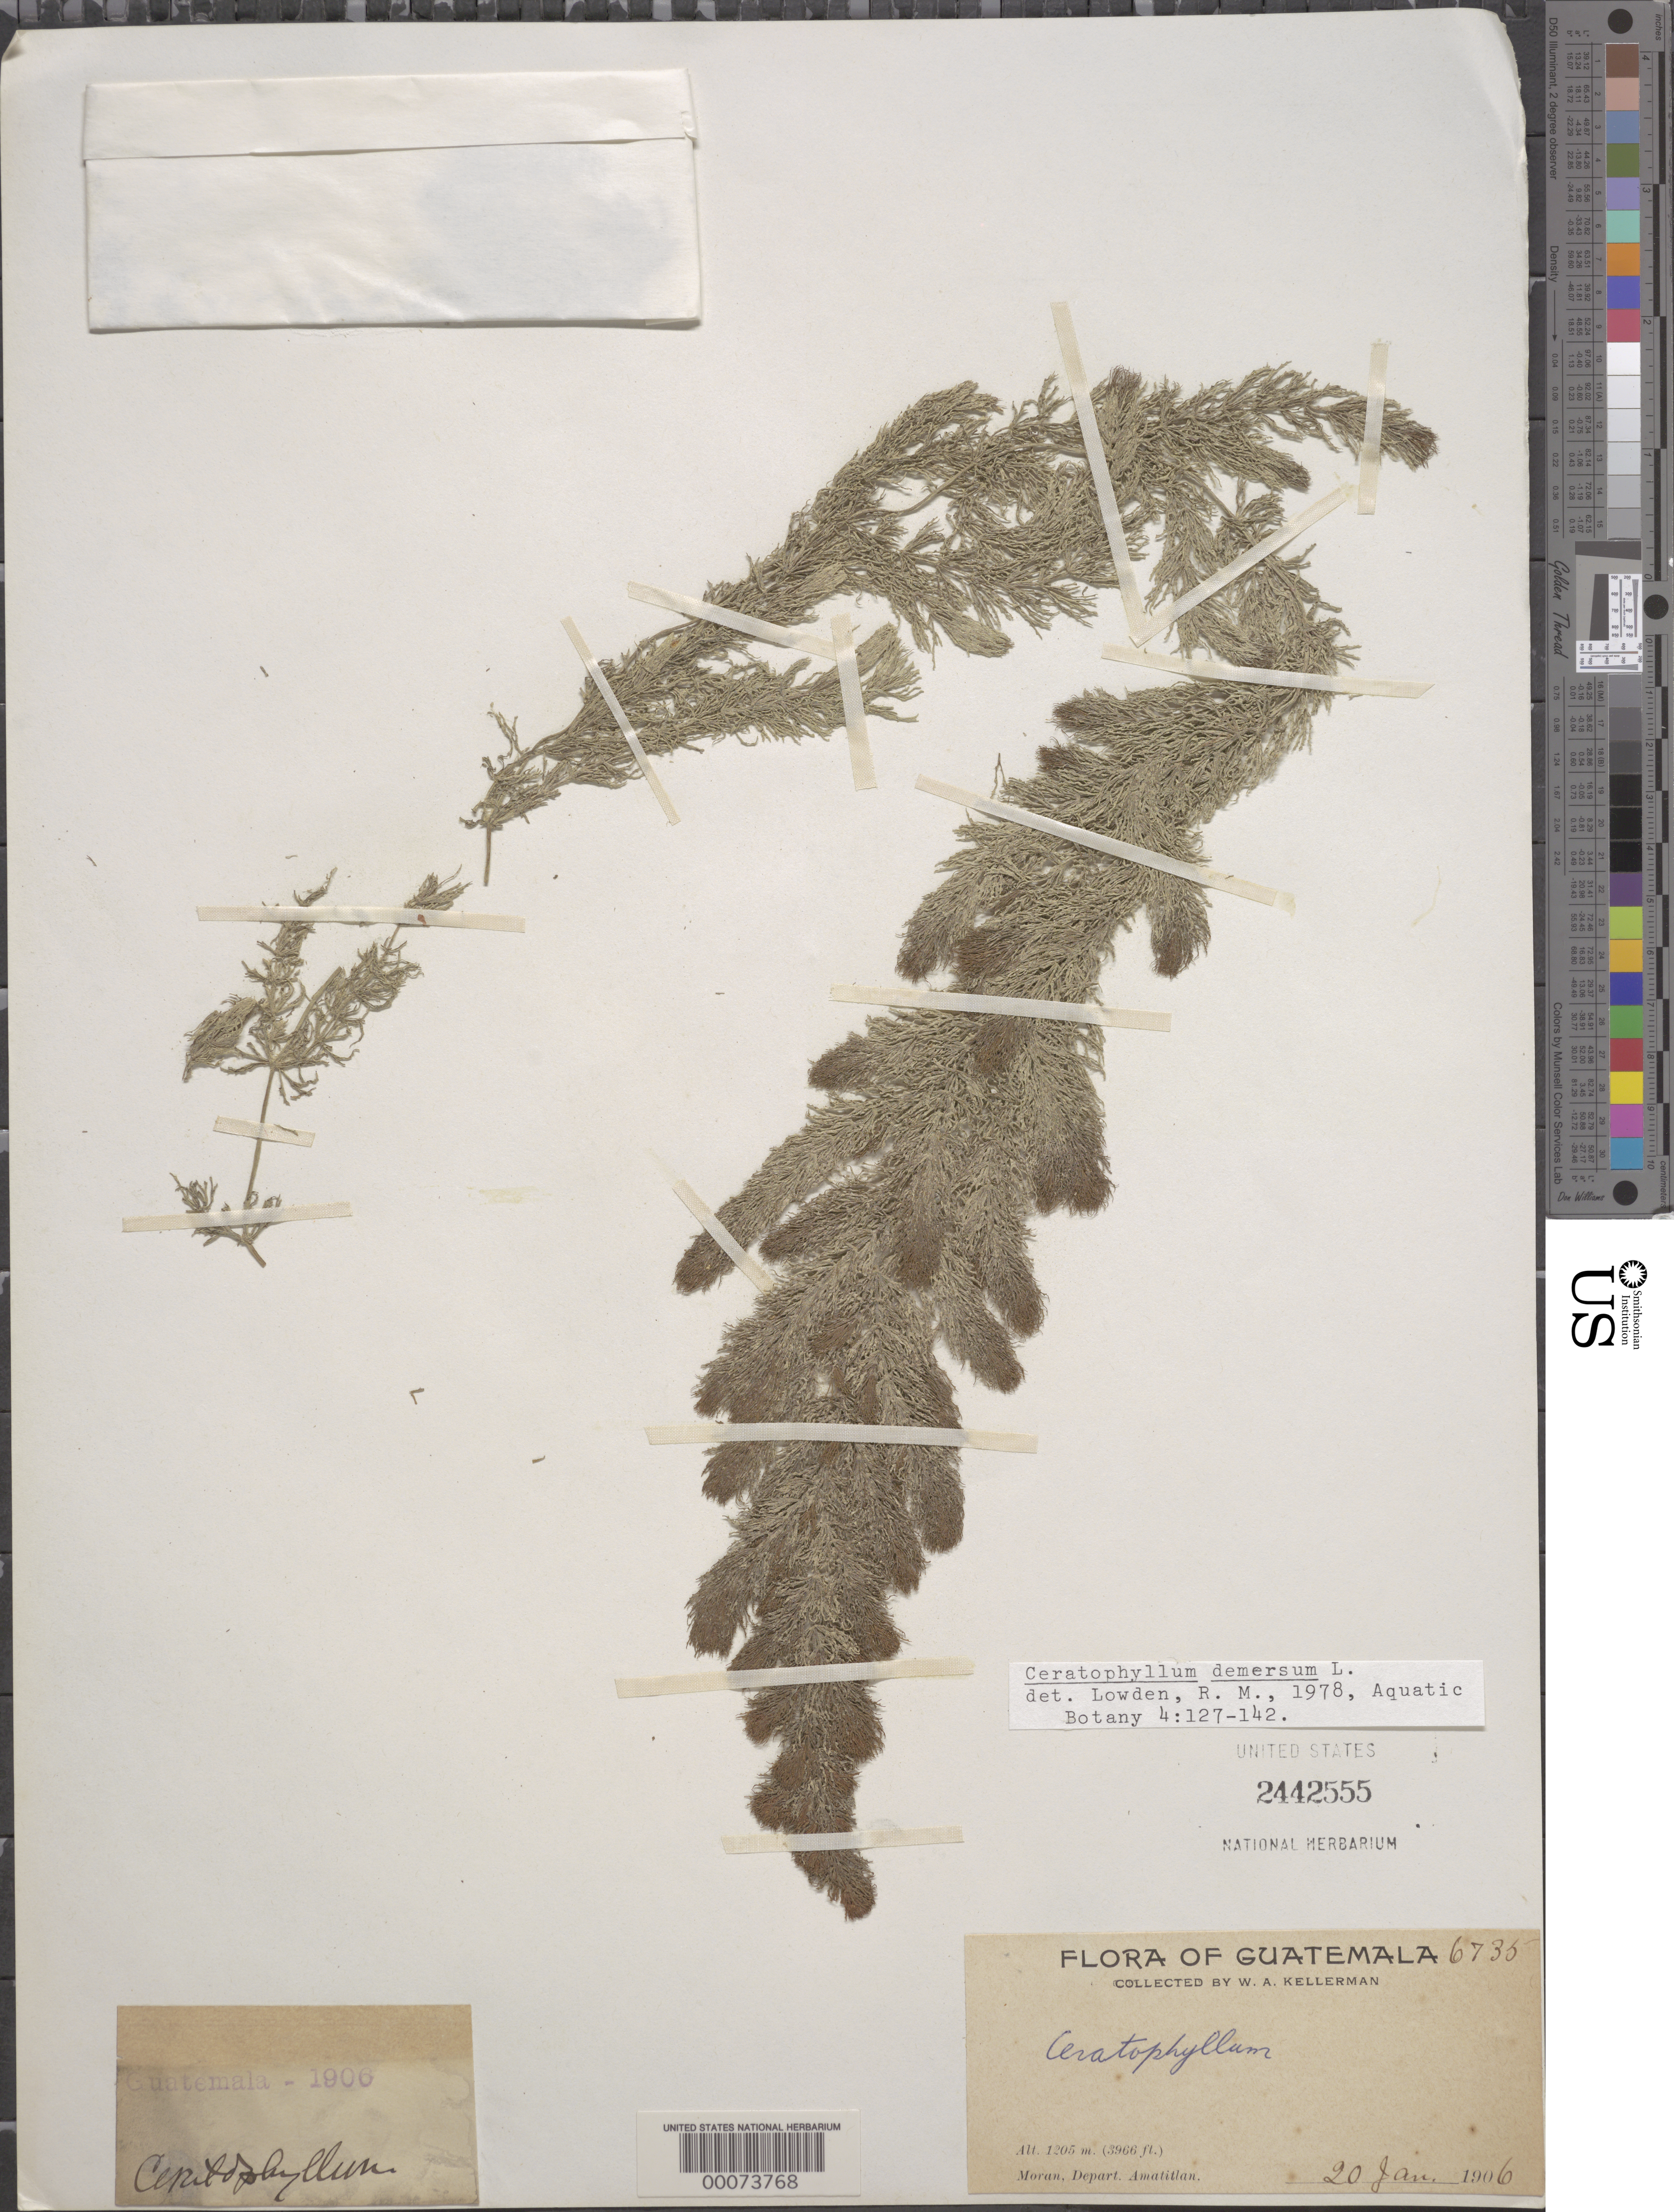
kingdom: Plantae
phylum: Tracheophyta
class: Magnoliopsida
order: Ceratophyllales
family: Ceratophyllaceae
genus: Ceratophyllum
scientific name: Ceratophyllum demersum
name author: L.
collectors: W. Kellerman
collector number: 6735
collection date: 1906-01-20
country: Guatemala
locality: Moran, Depart. Amatitlan.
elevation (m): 1205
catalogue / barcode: US 2442555